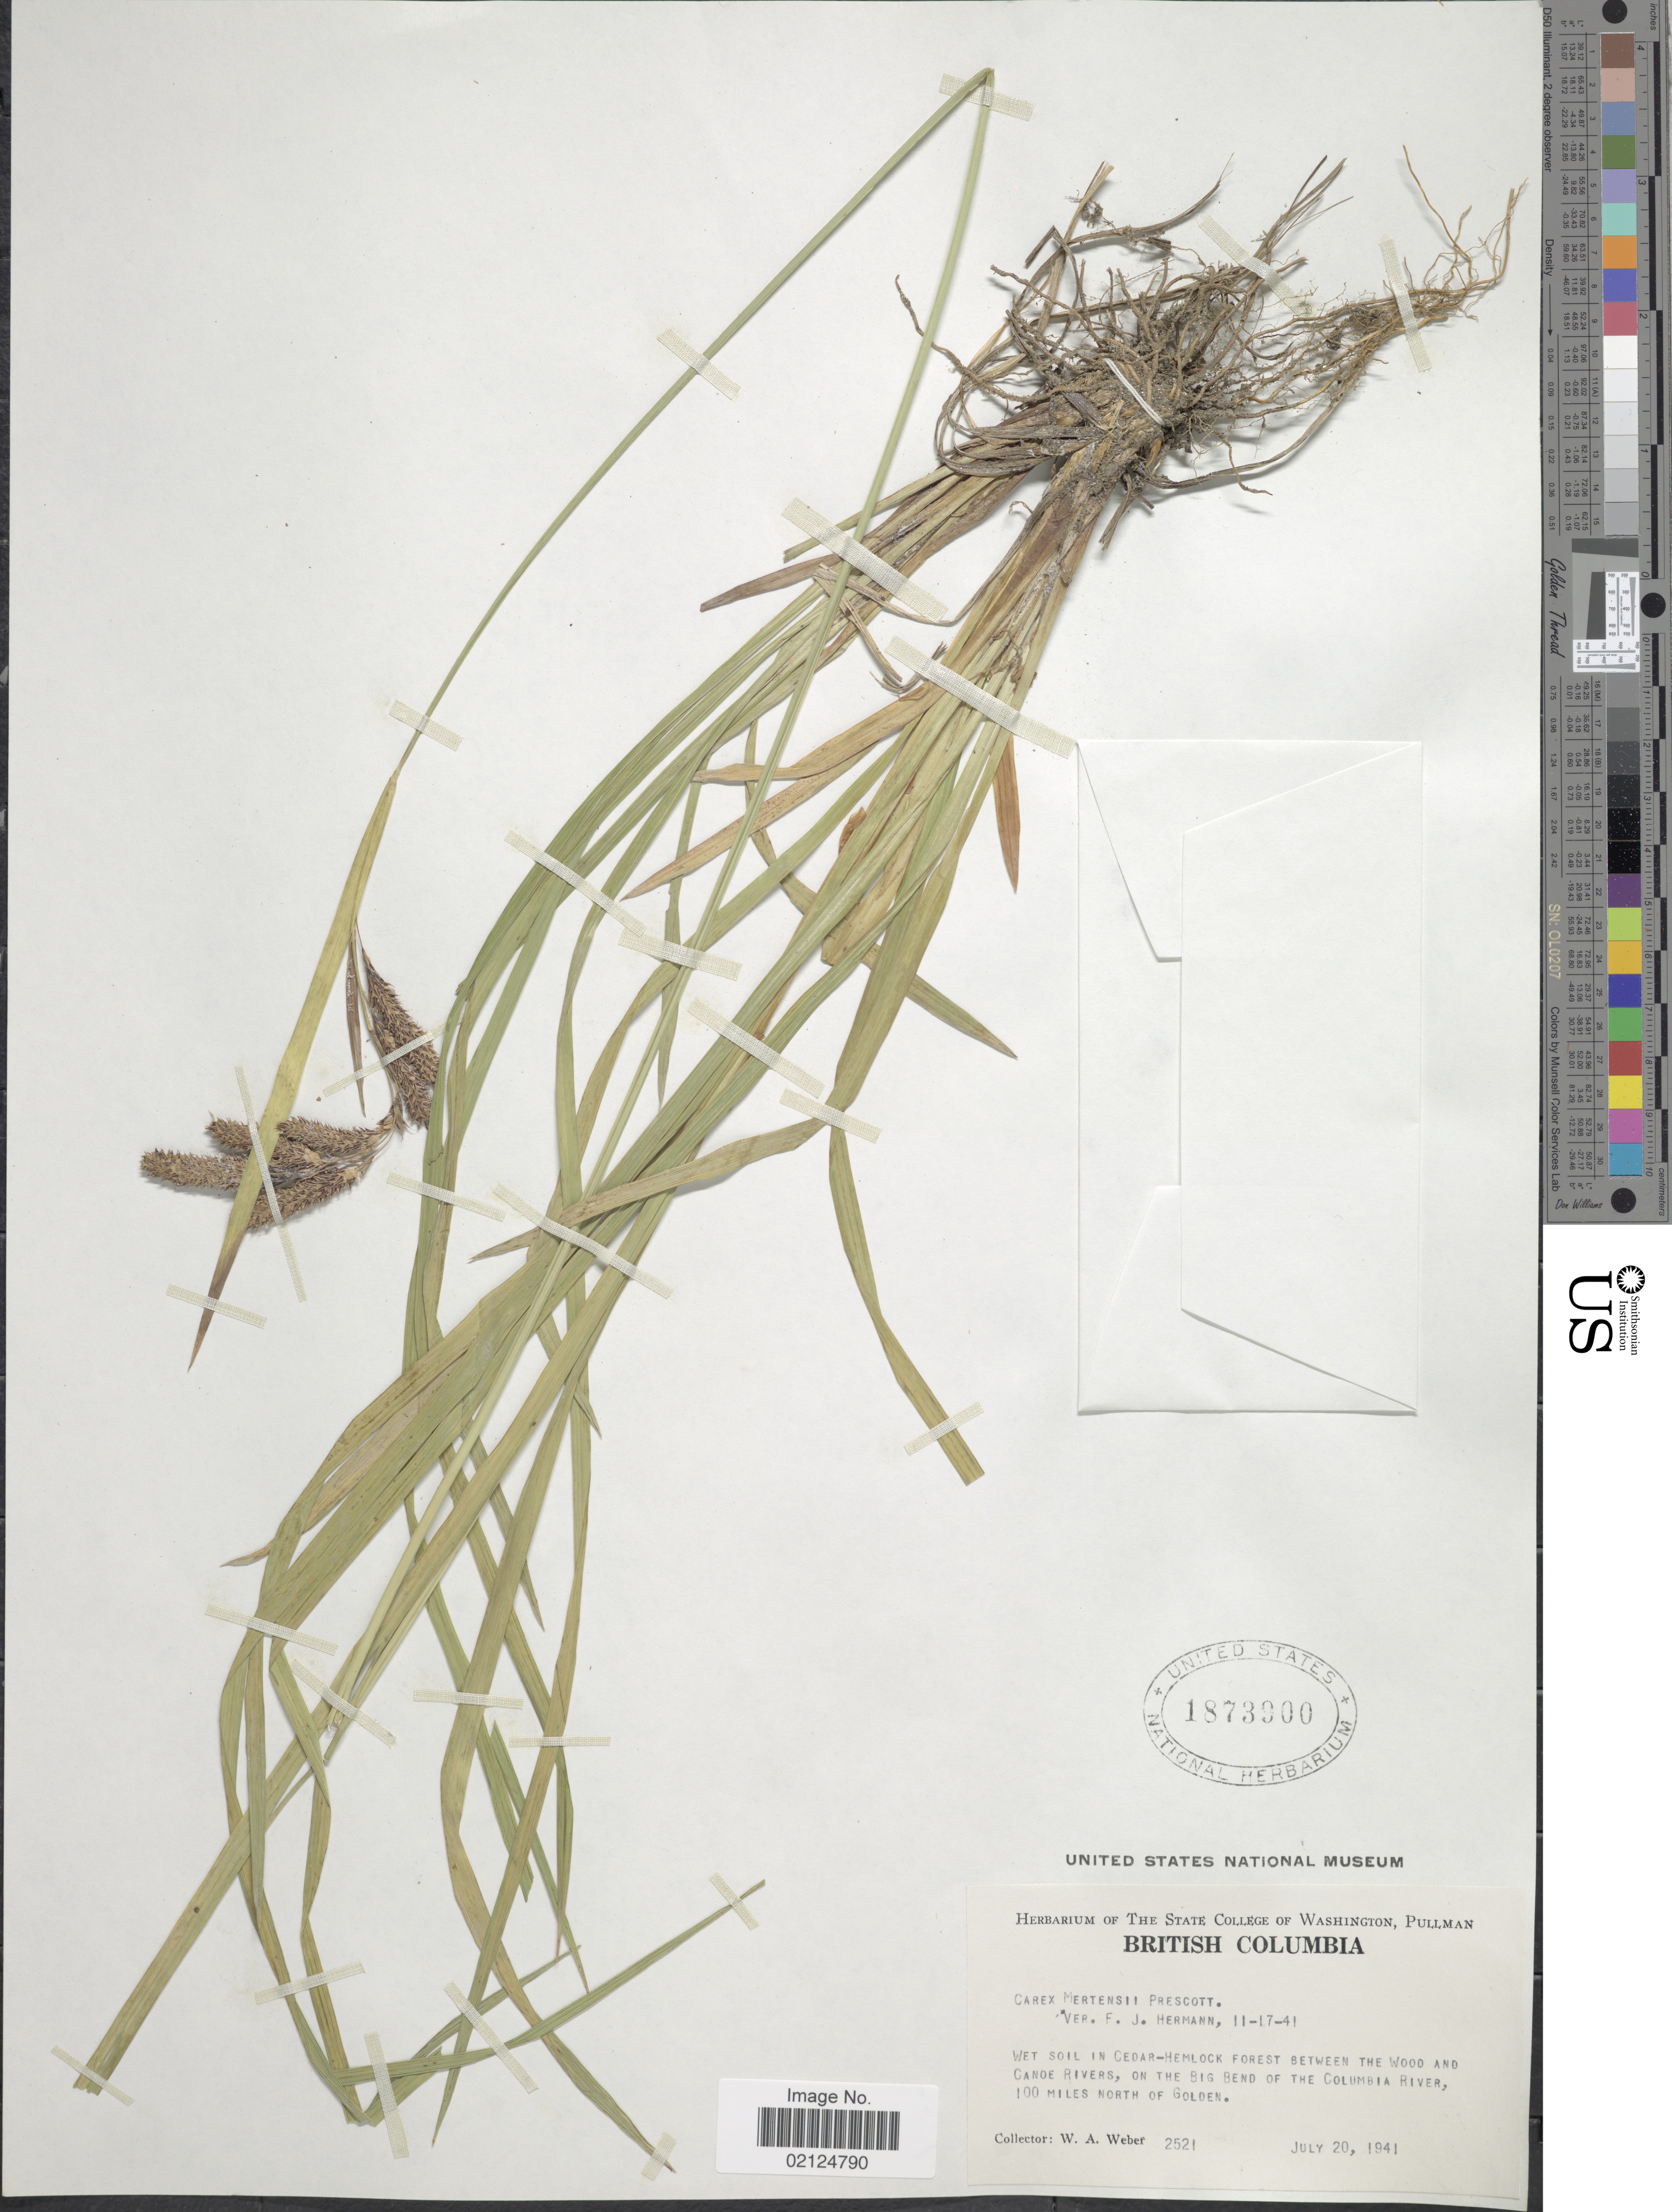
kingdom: Plantae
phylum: Tracheophyta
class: Liliopsida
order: Poales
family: Cyperaceae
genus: Carex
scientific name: Carex mertensii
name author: J.D. Prescott ex Bong.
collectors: W. A. Weber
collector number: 2521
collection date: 1941-07-20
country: Canada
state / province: British Columbia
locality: In Cedar-Hemlock Forest between the Wood and Canoe Rivers, on the Big Bend of the Columbia River, 100 miles North of Golden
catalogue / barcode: US 1873900